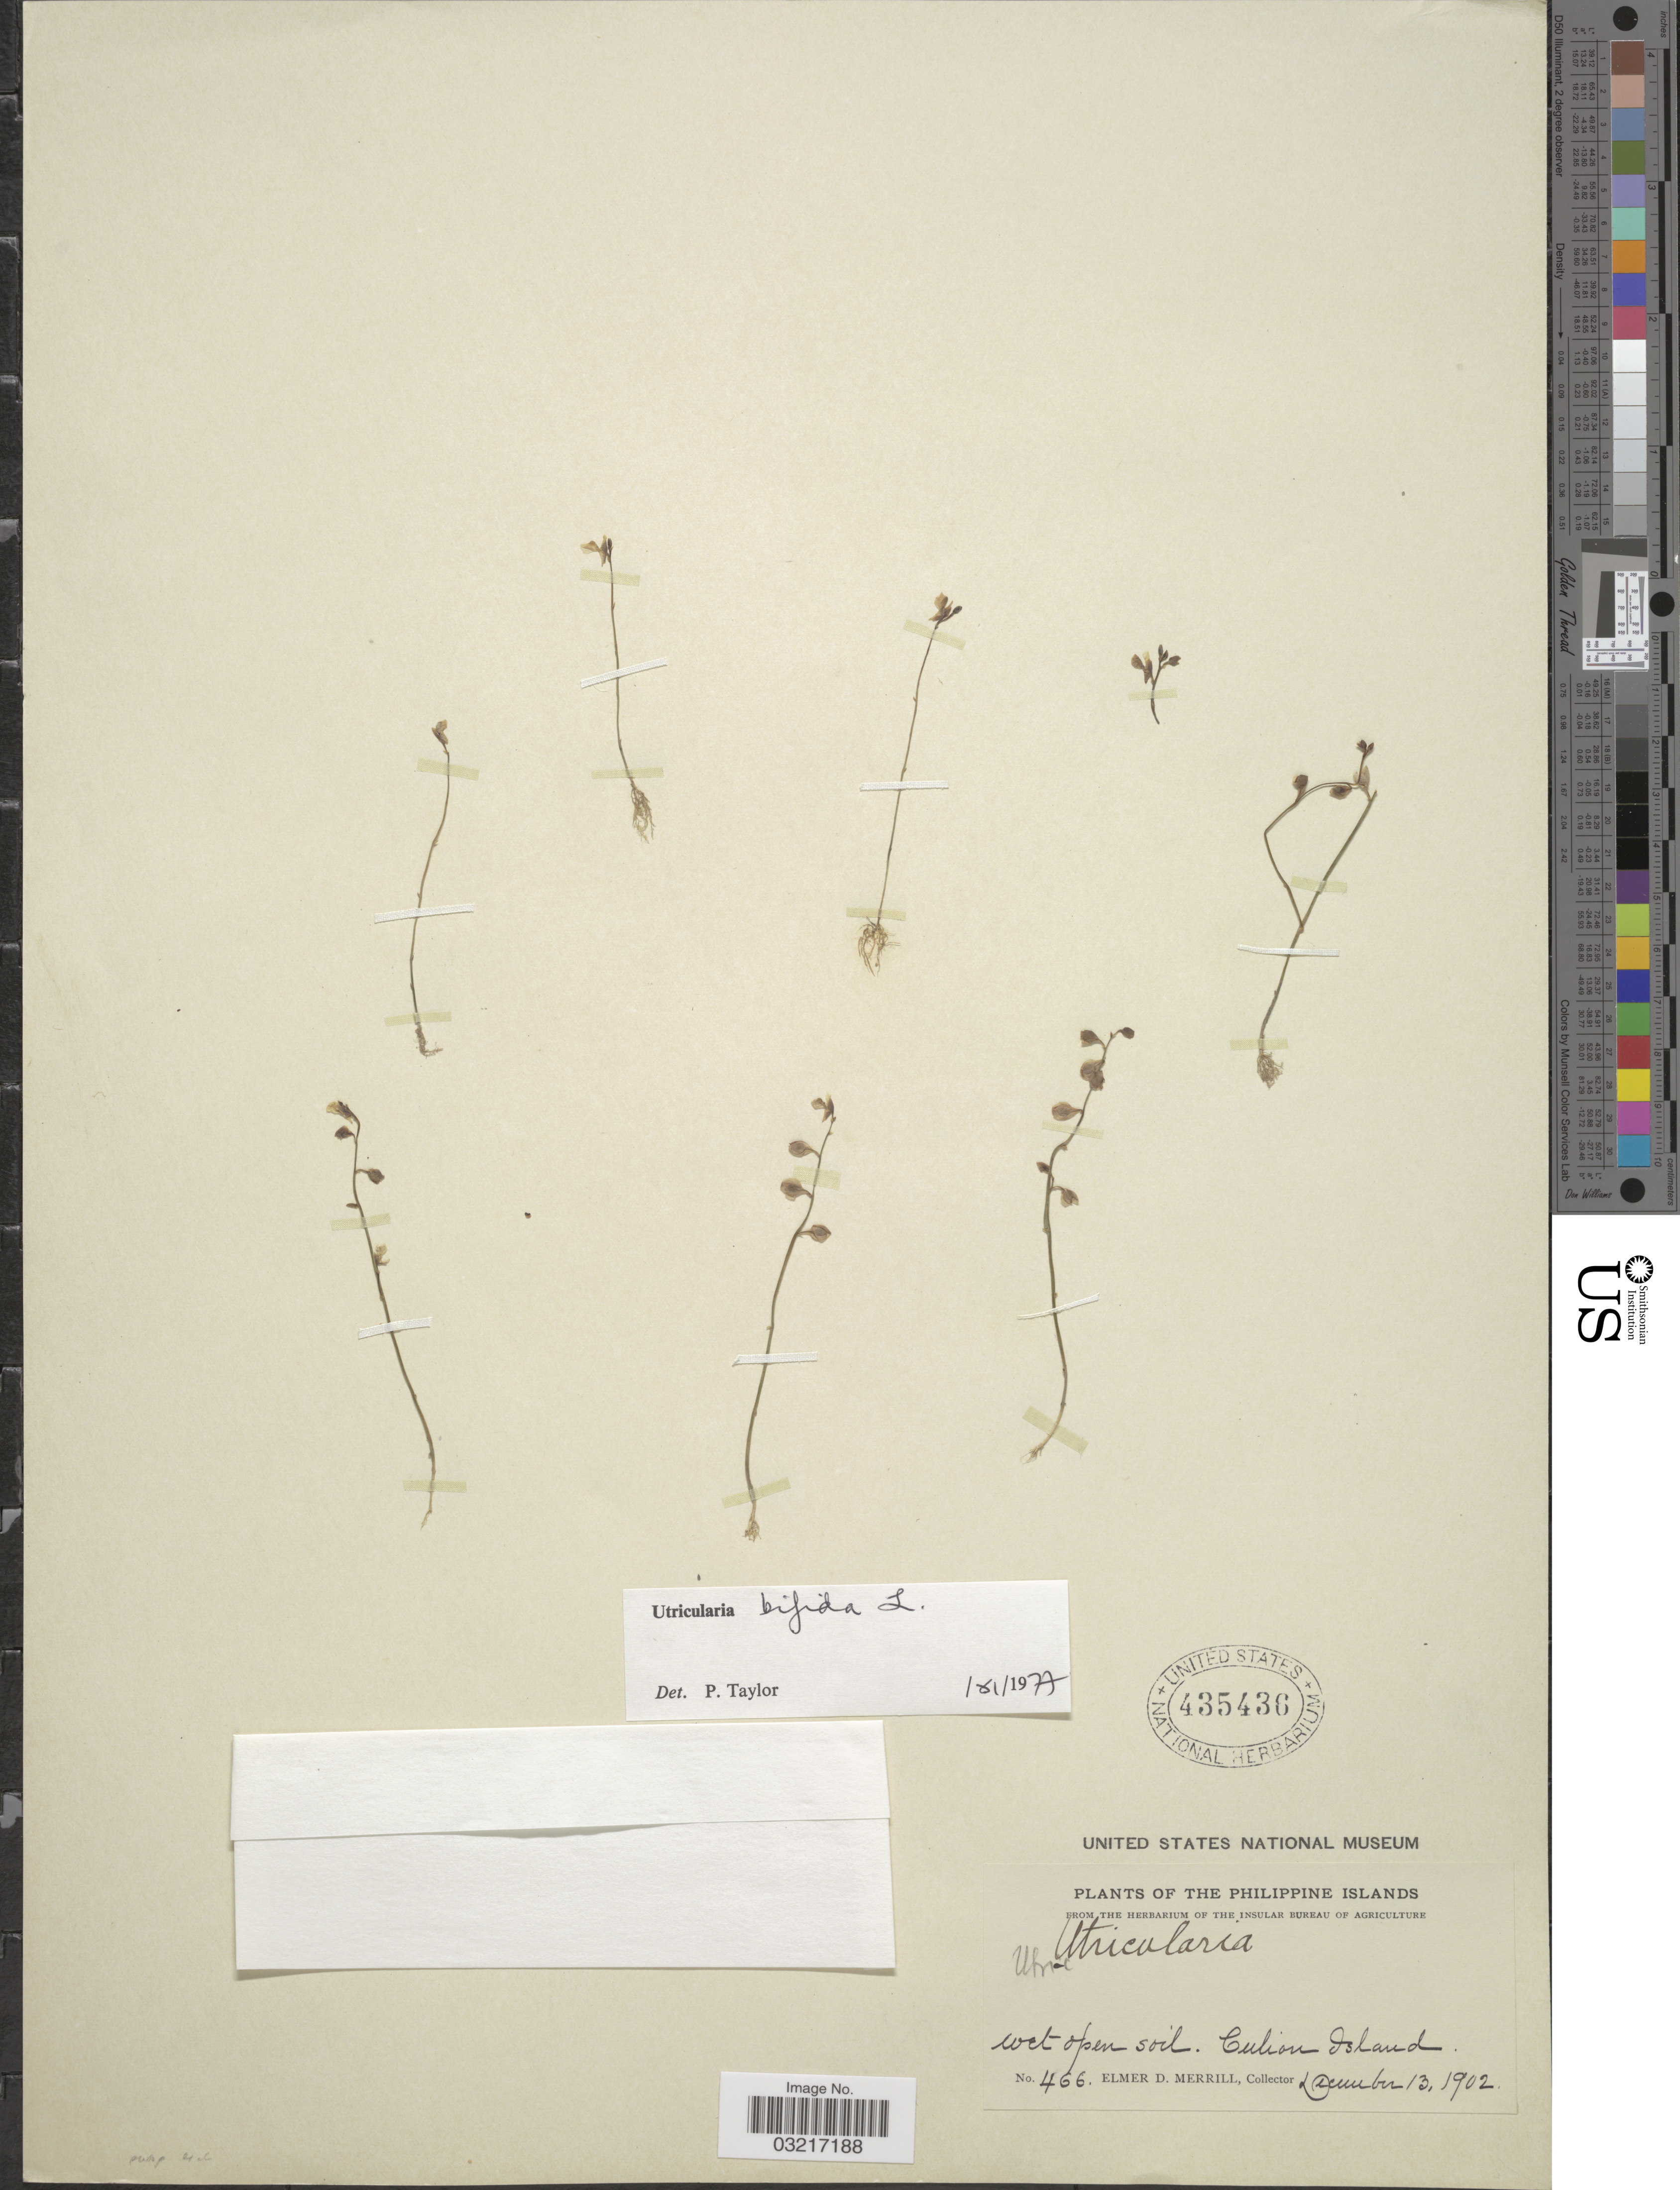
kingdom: Plantae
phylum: Tracheophyta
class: Magnoliopsida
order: Lamiales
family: Lentibulariaceae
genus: Utricularia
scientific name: Utricularia bifida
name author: L.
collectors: E. D. Merrill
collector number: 466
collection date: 1902-12-13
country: Philippines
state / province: Mimaropa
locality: The Philippine Islands. Culion Island.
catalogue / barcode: US 435436